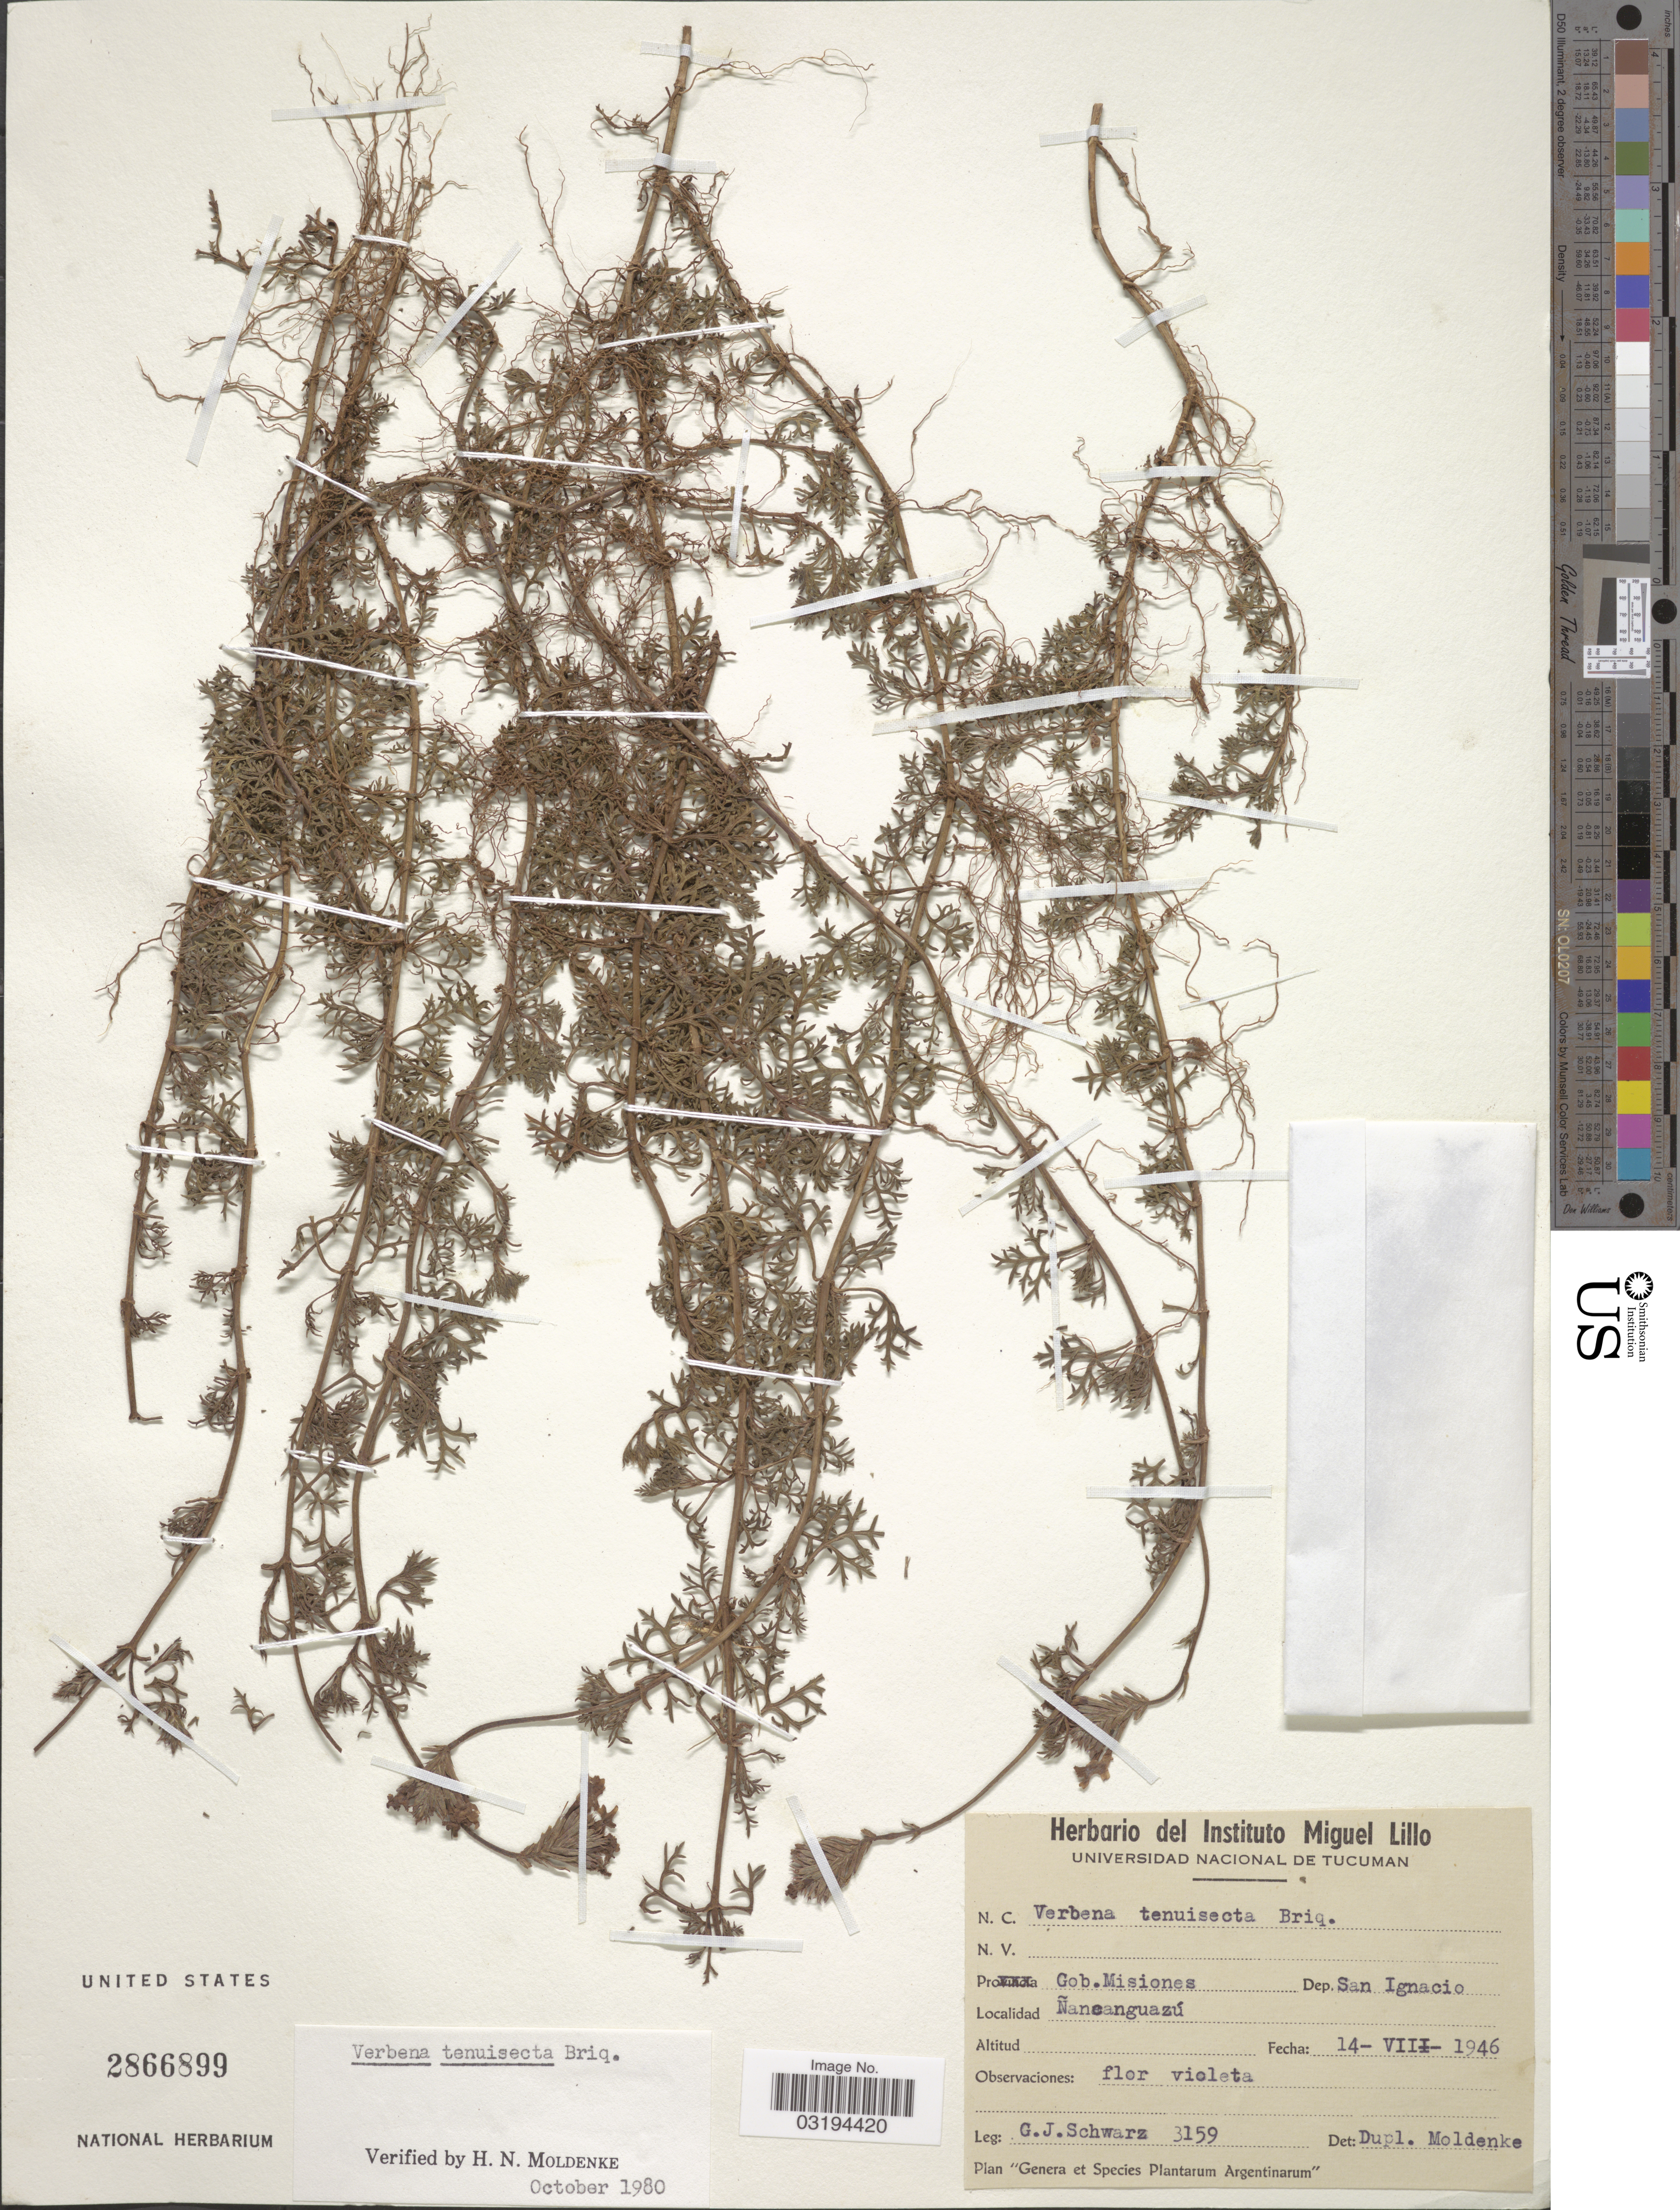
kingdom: Plantae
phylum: Tracheophyta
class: Magnoliopsida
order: Lamiales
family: Verbenaceae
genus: Verbena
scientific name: Verbena tenuisecta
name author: Briq.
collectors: G. J. Schwarz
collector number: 3159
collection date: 1946-08-14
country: Paraguay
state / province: Misiones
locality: Gob. Misiones, Dep. San Ignacio, Ñancanguazú.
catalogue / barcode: US 2866899